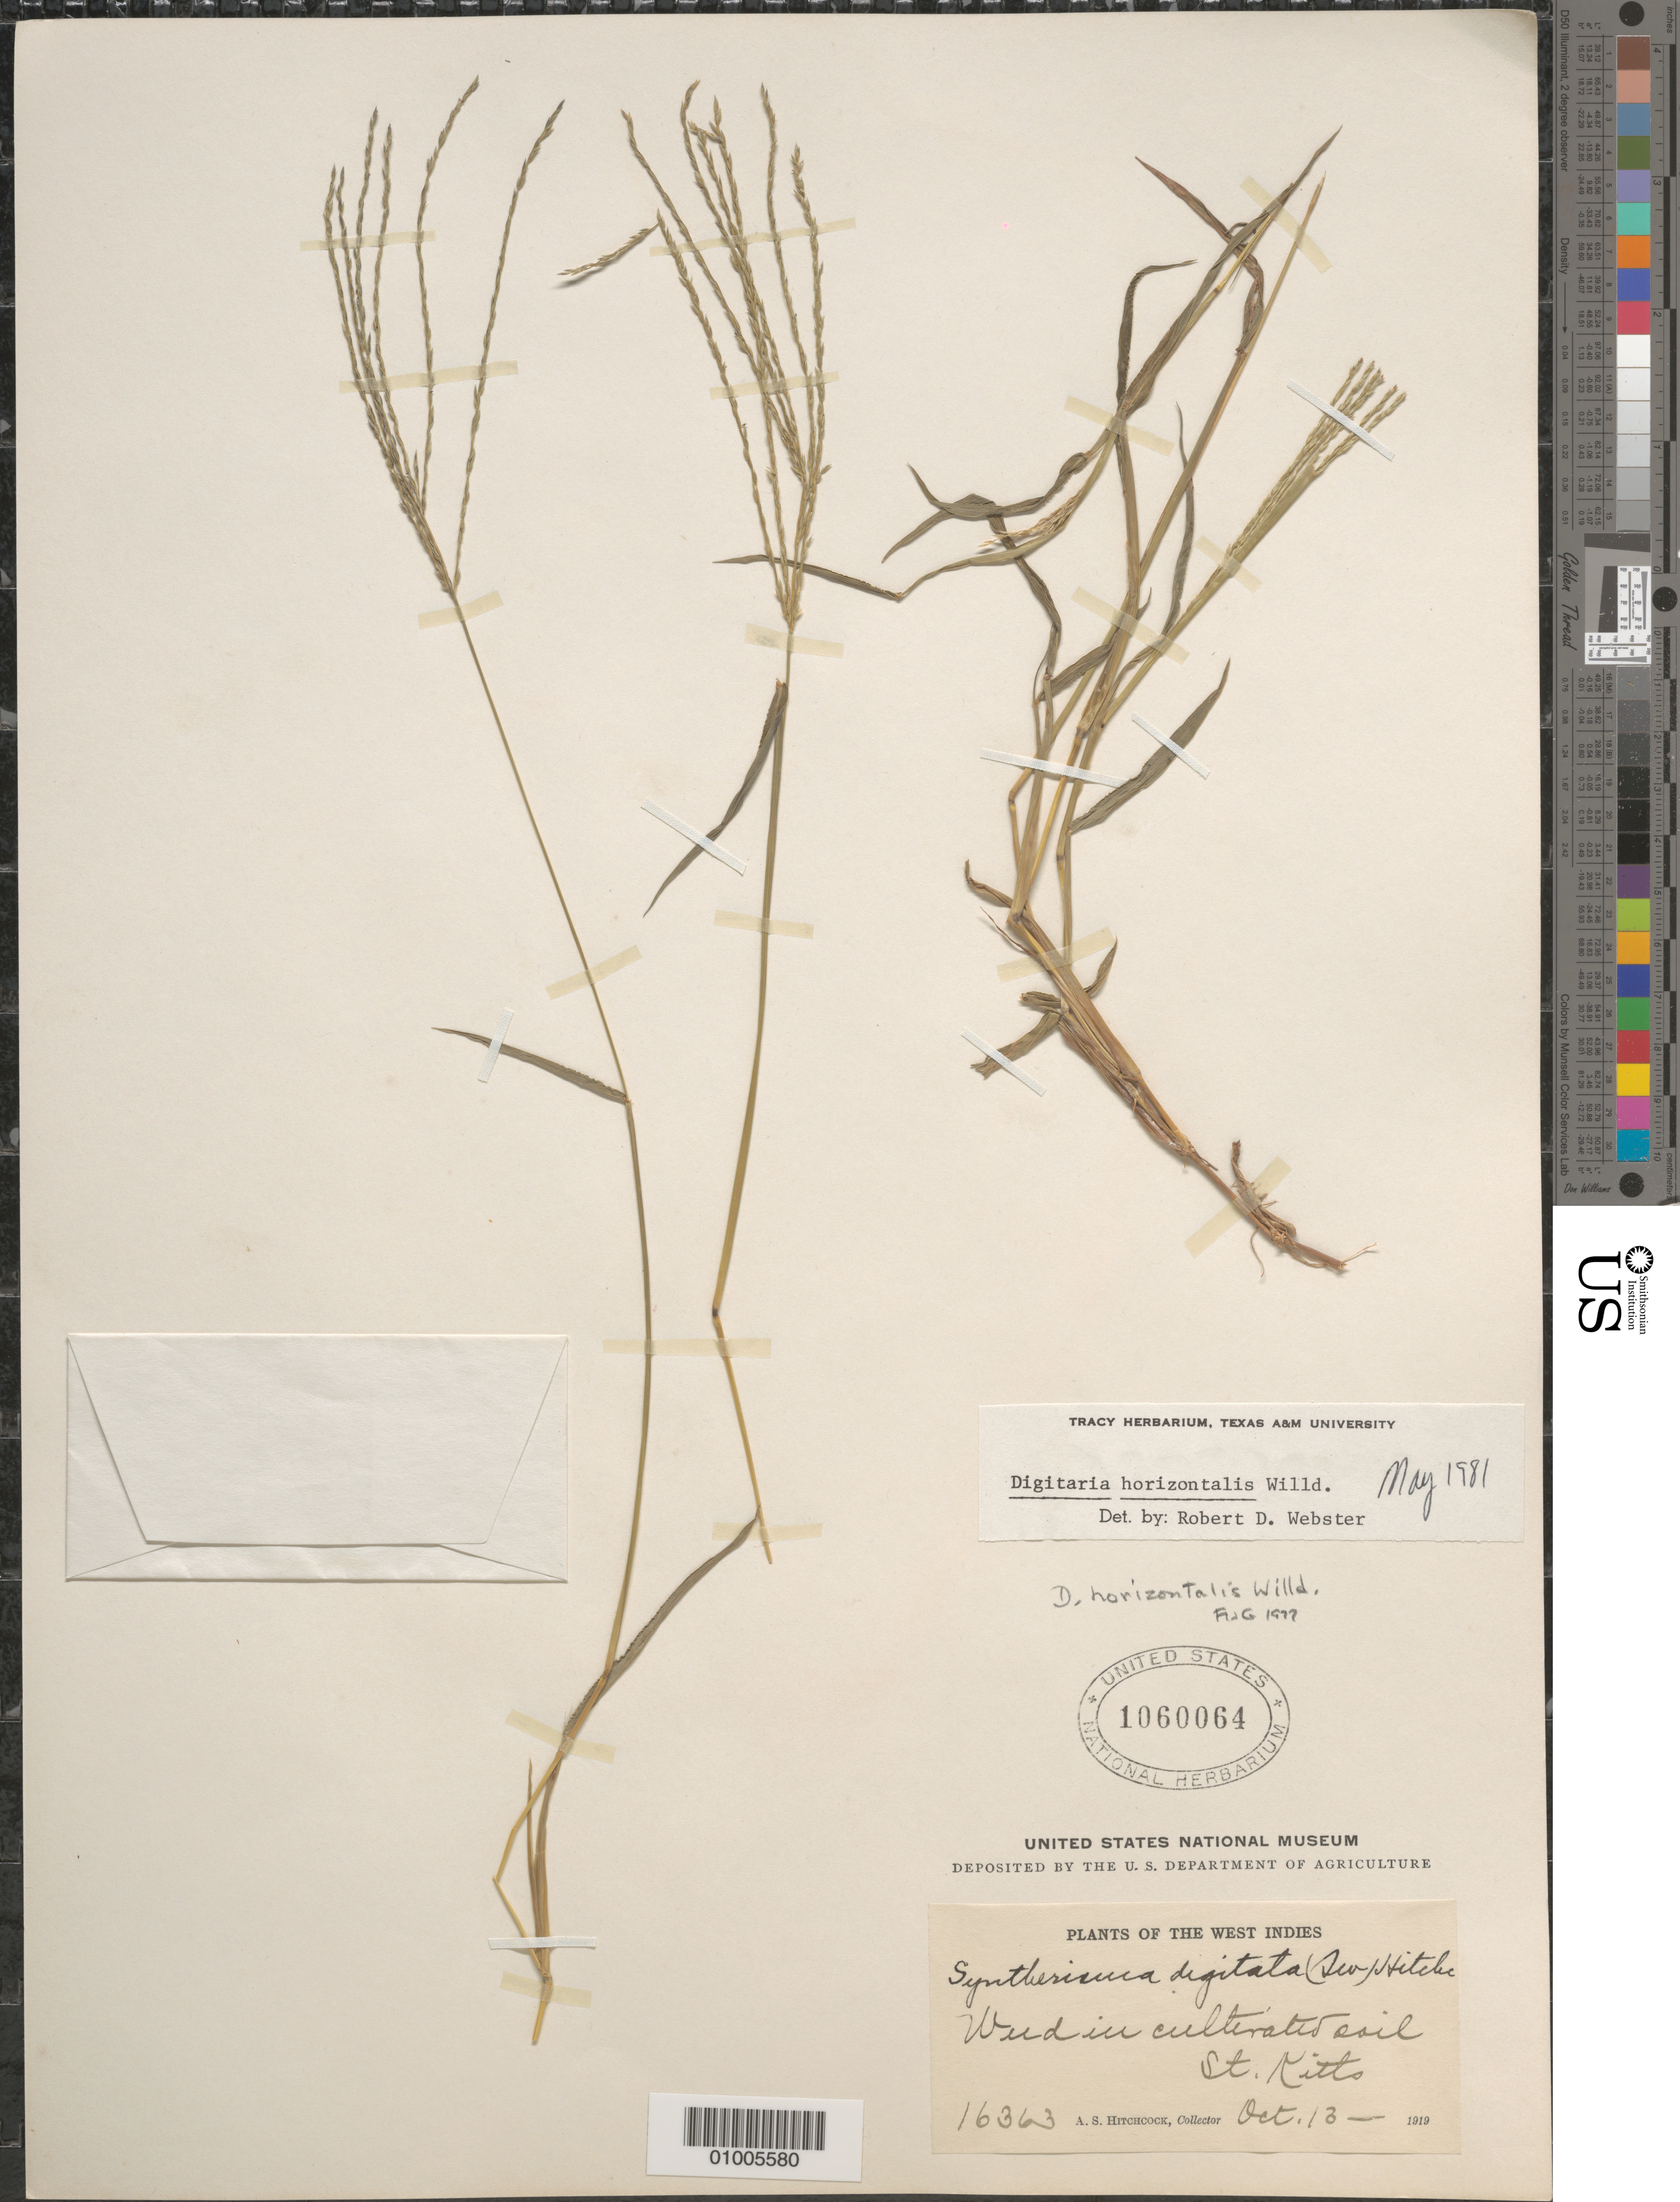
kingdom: Plantae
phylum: Tracheophyta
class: Liliopsida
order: Poales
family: Poaceae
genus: Digitaria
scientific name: Digitaria horizontalis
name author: Willd.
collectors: A. S. Hitchcock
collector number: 16363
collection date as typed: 13 Oct 1919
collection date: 1919-10-13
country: St. Christopher-Nevis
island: St. Christopher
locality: Wild in cultivated soil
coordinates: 0 N, 0 E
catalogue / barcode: US 1060064